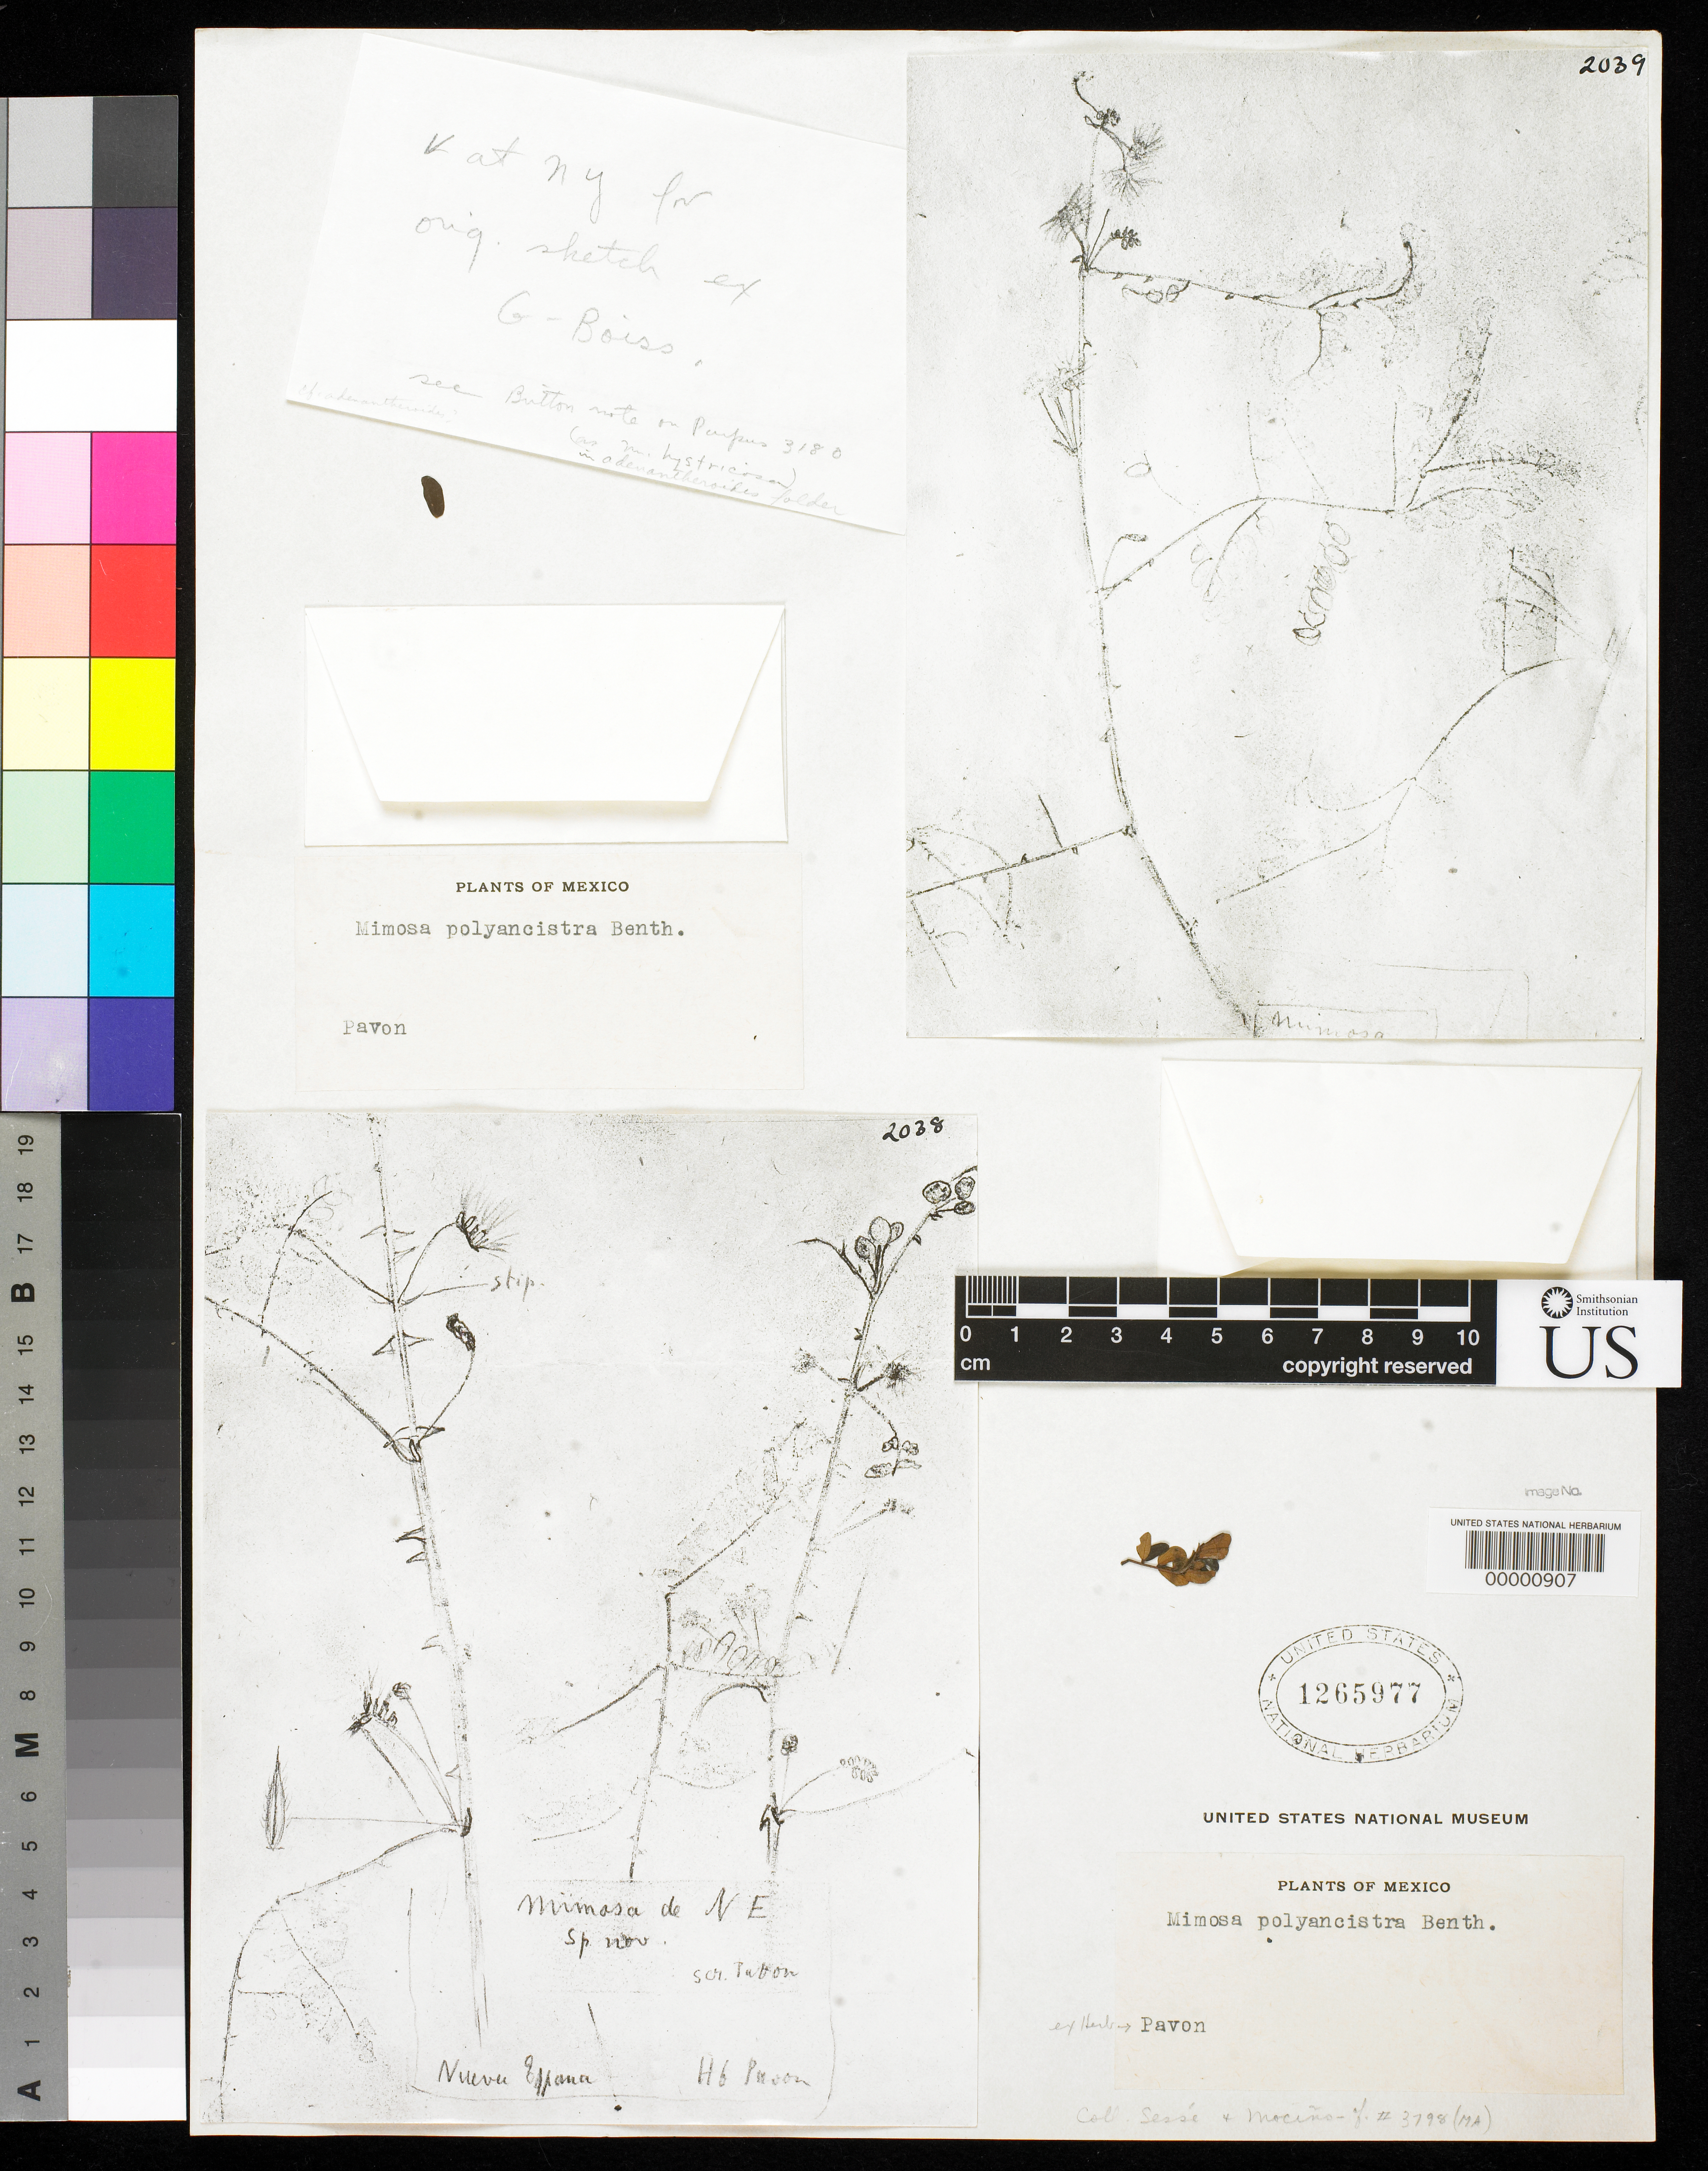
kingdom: Plantae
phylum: Tracheophyta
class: Magnoliopsida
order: Fabales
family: Fabaceae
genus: Mimosa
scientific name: Mimosa polyancistra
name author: Benth.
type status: Type Fragment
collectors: M. Sessé y Lacasta & J. M. Mociño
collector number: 3798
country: Mexico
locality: E of Monserrat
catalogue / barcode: US 1265977